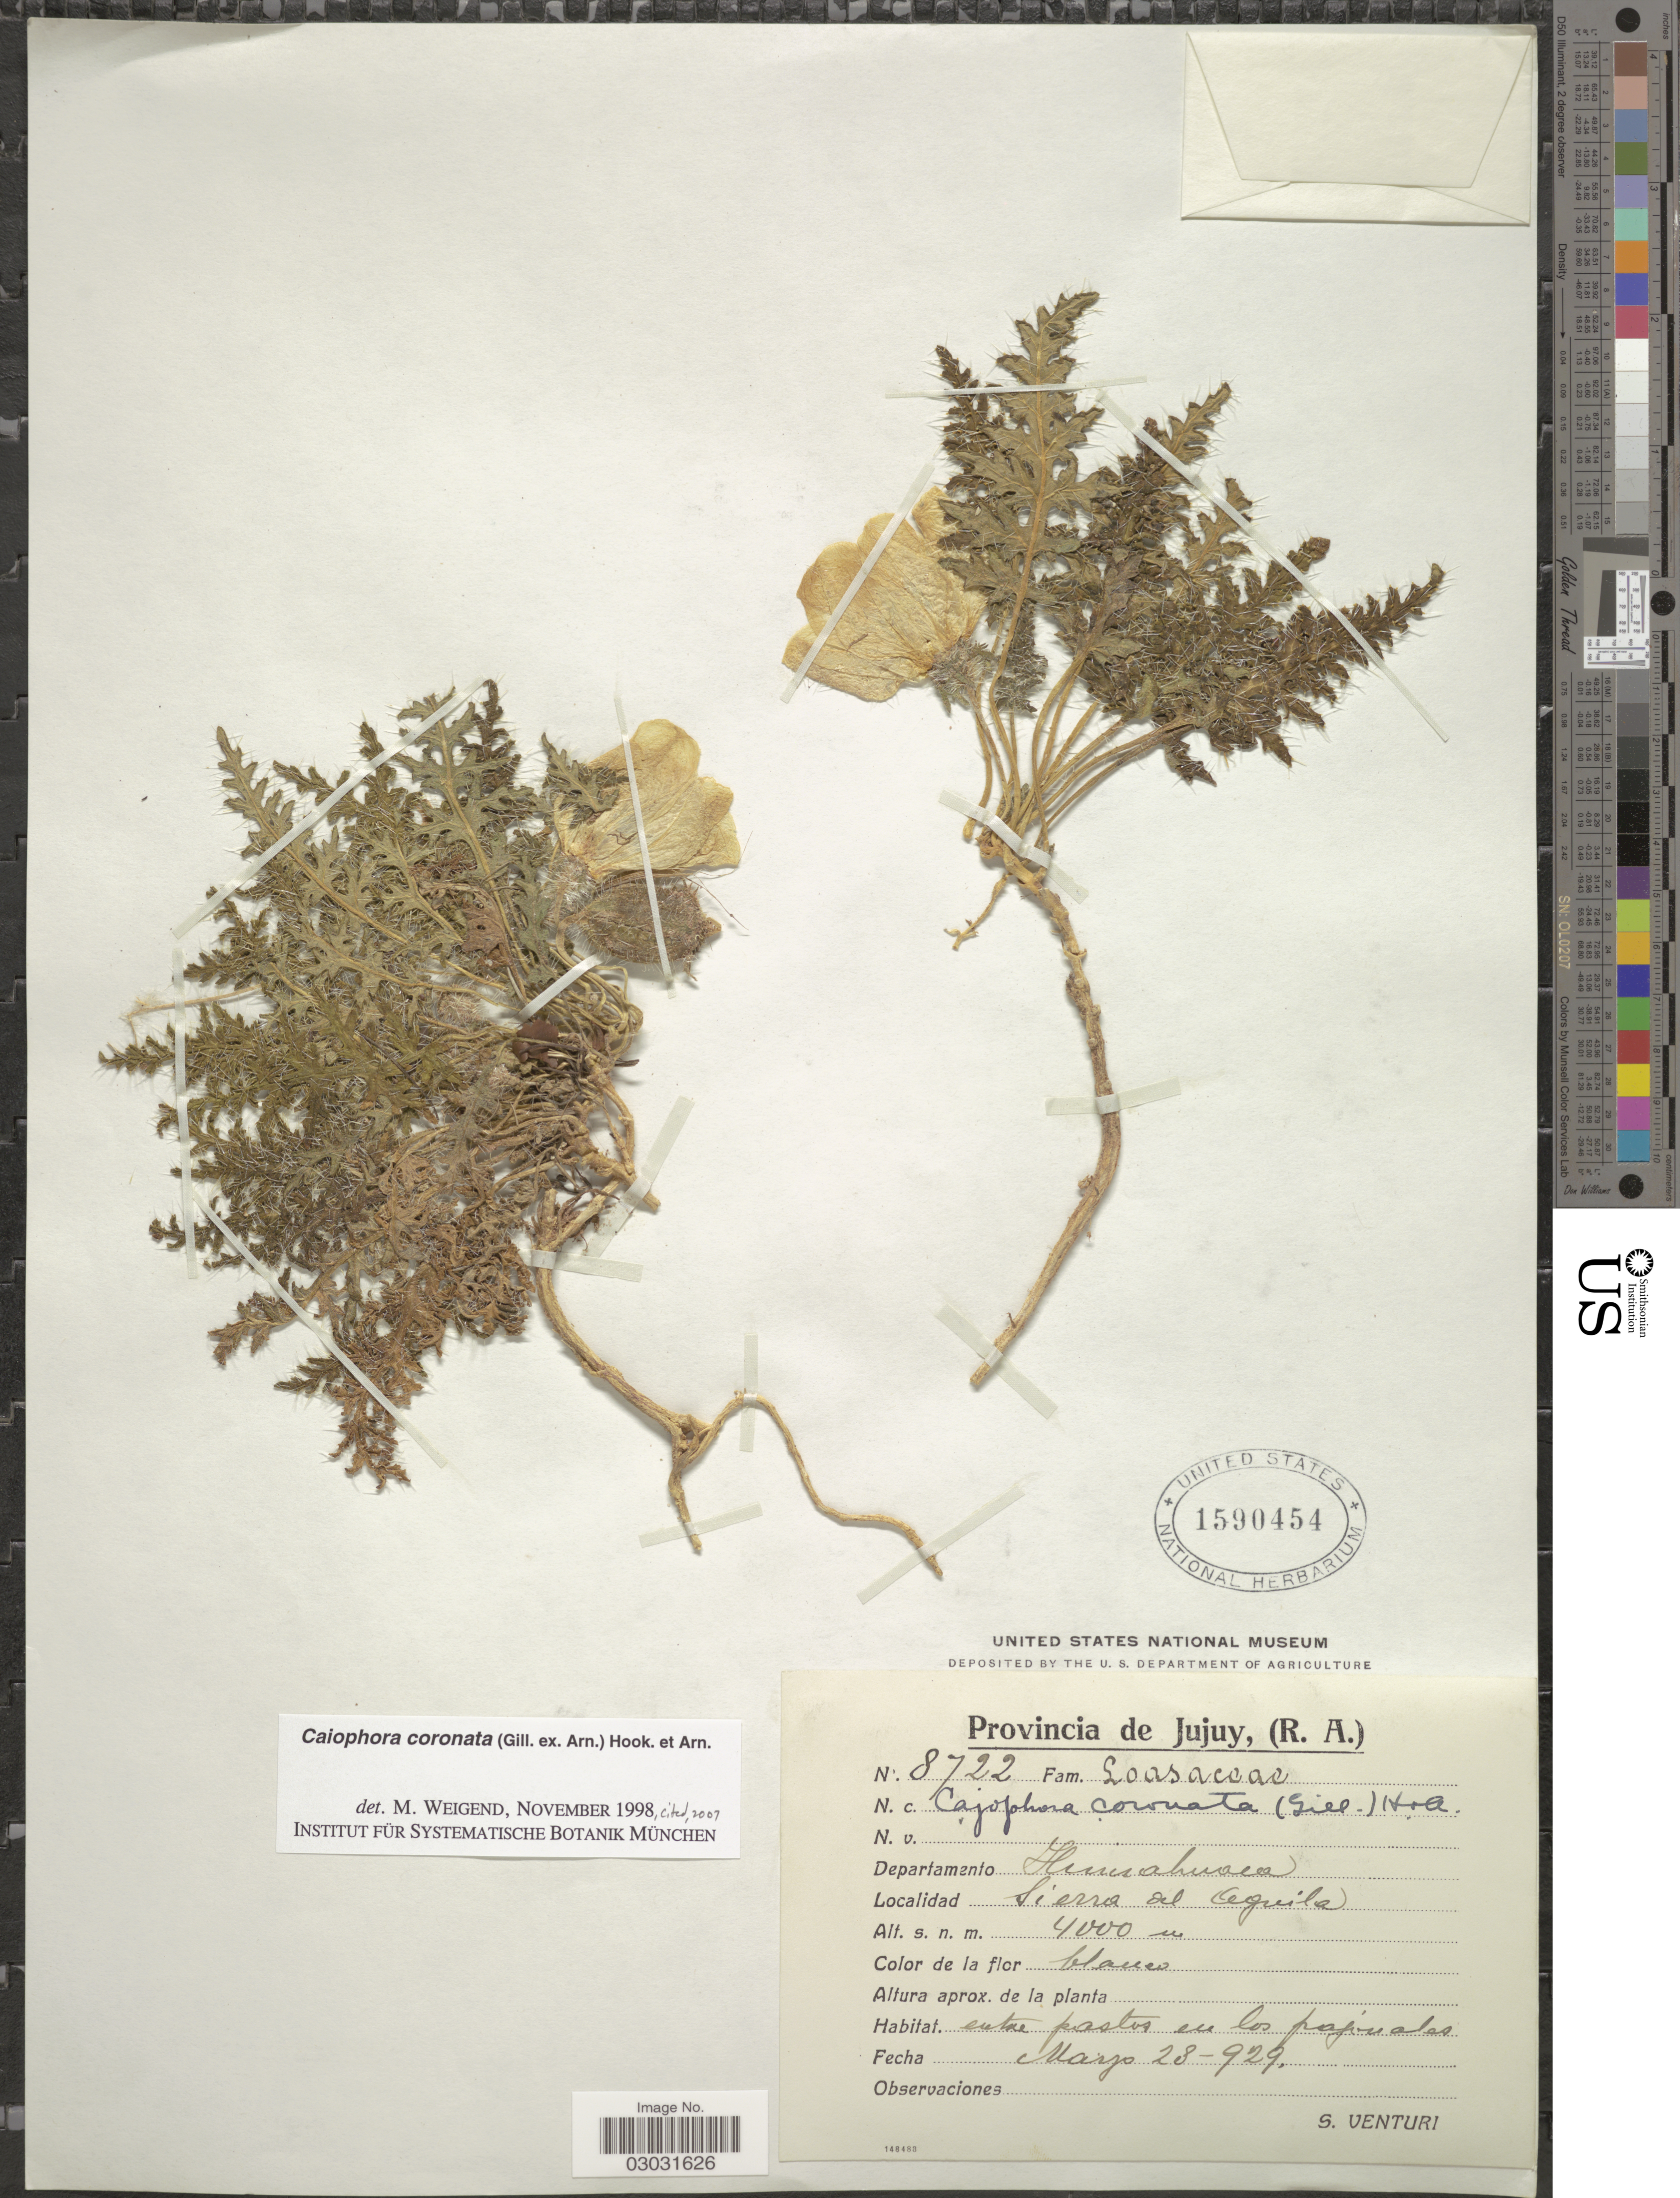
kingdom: Plantae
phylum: Tracheophyta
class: Magnoliopsida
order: Cornales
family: Loasaceae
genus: Caiophora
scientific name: Caiophora coronata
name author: (Gillies ex Arn.) Hook. & Arn.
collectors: S. Venturi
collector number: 8722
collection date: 1929-03-23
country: Argentina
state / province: Jujuy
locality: Departamento Humahuaca, Sierra del Aguila.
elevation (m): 4000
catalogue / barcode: US 1590454